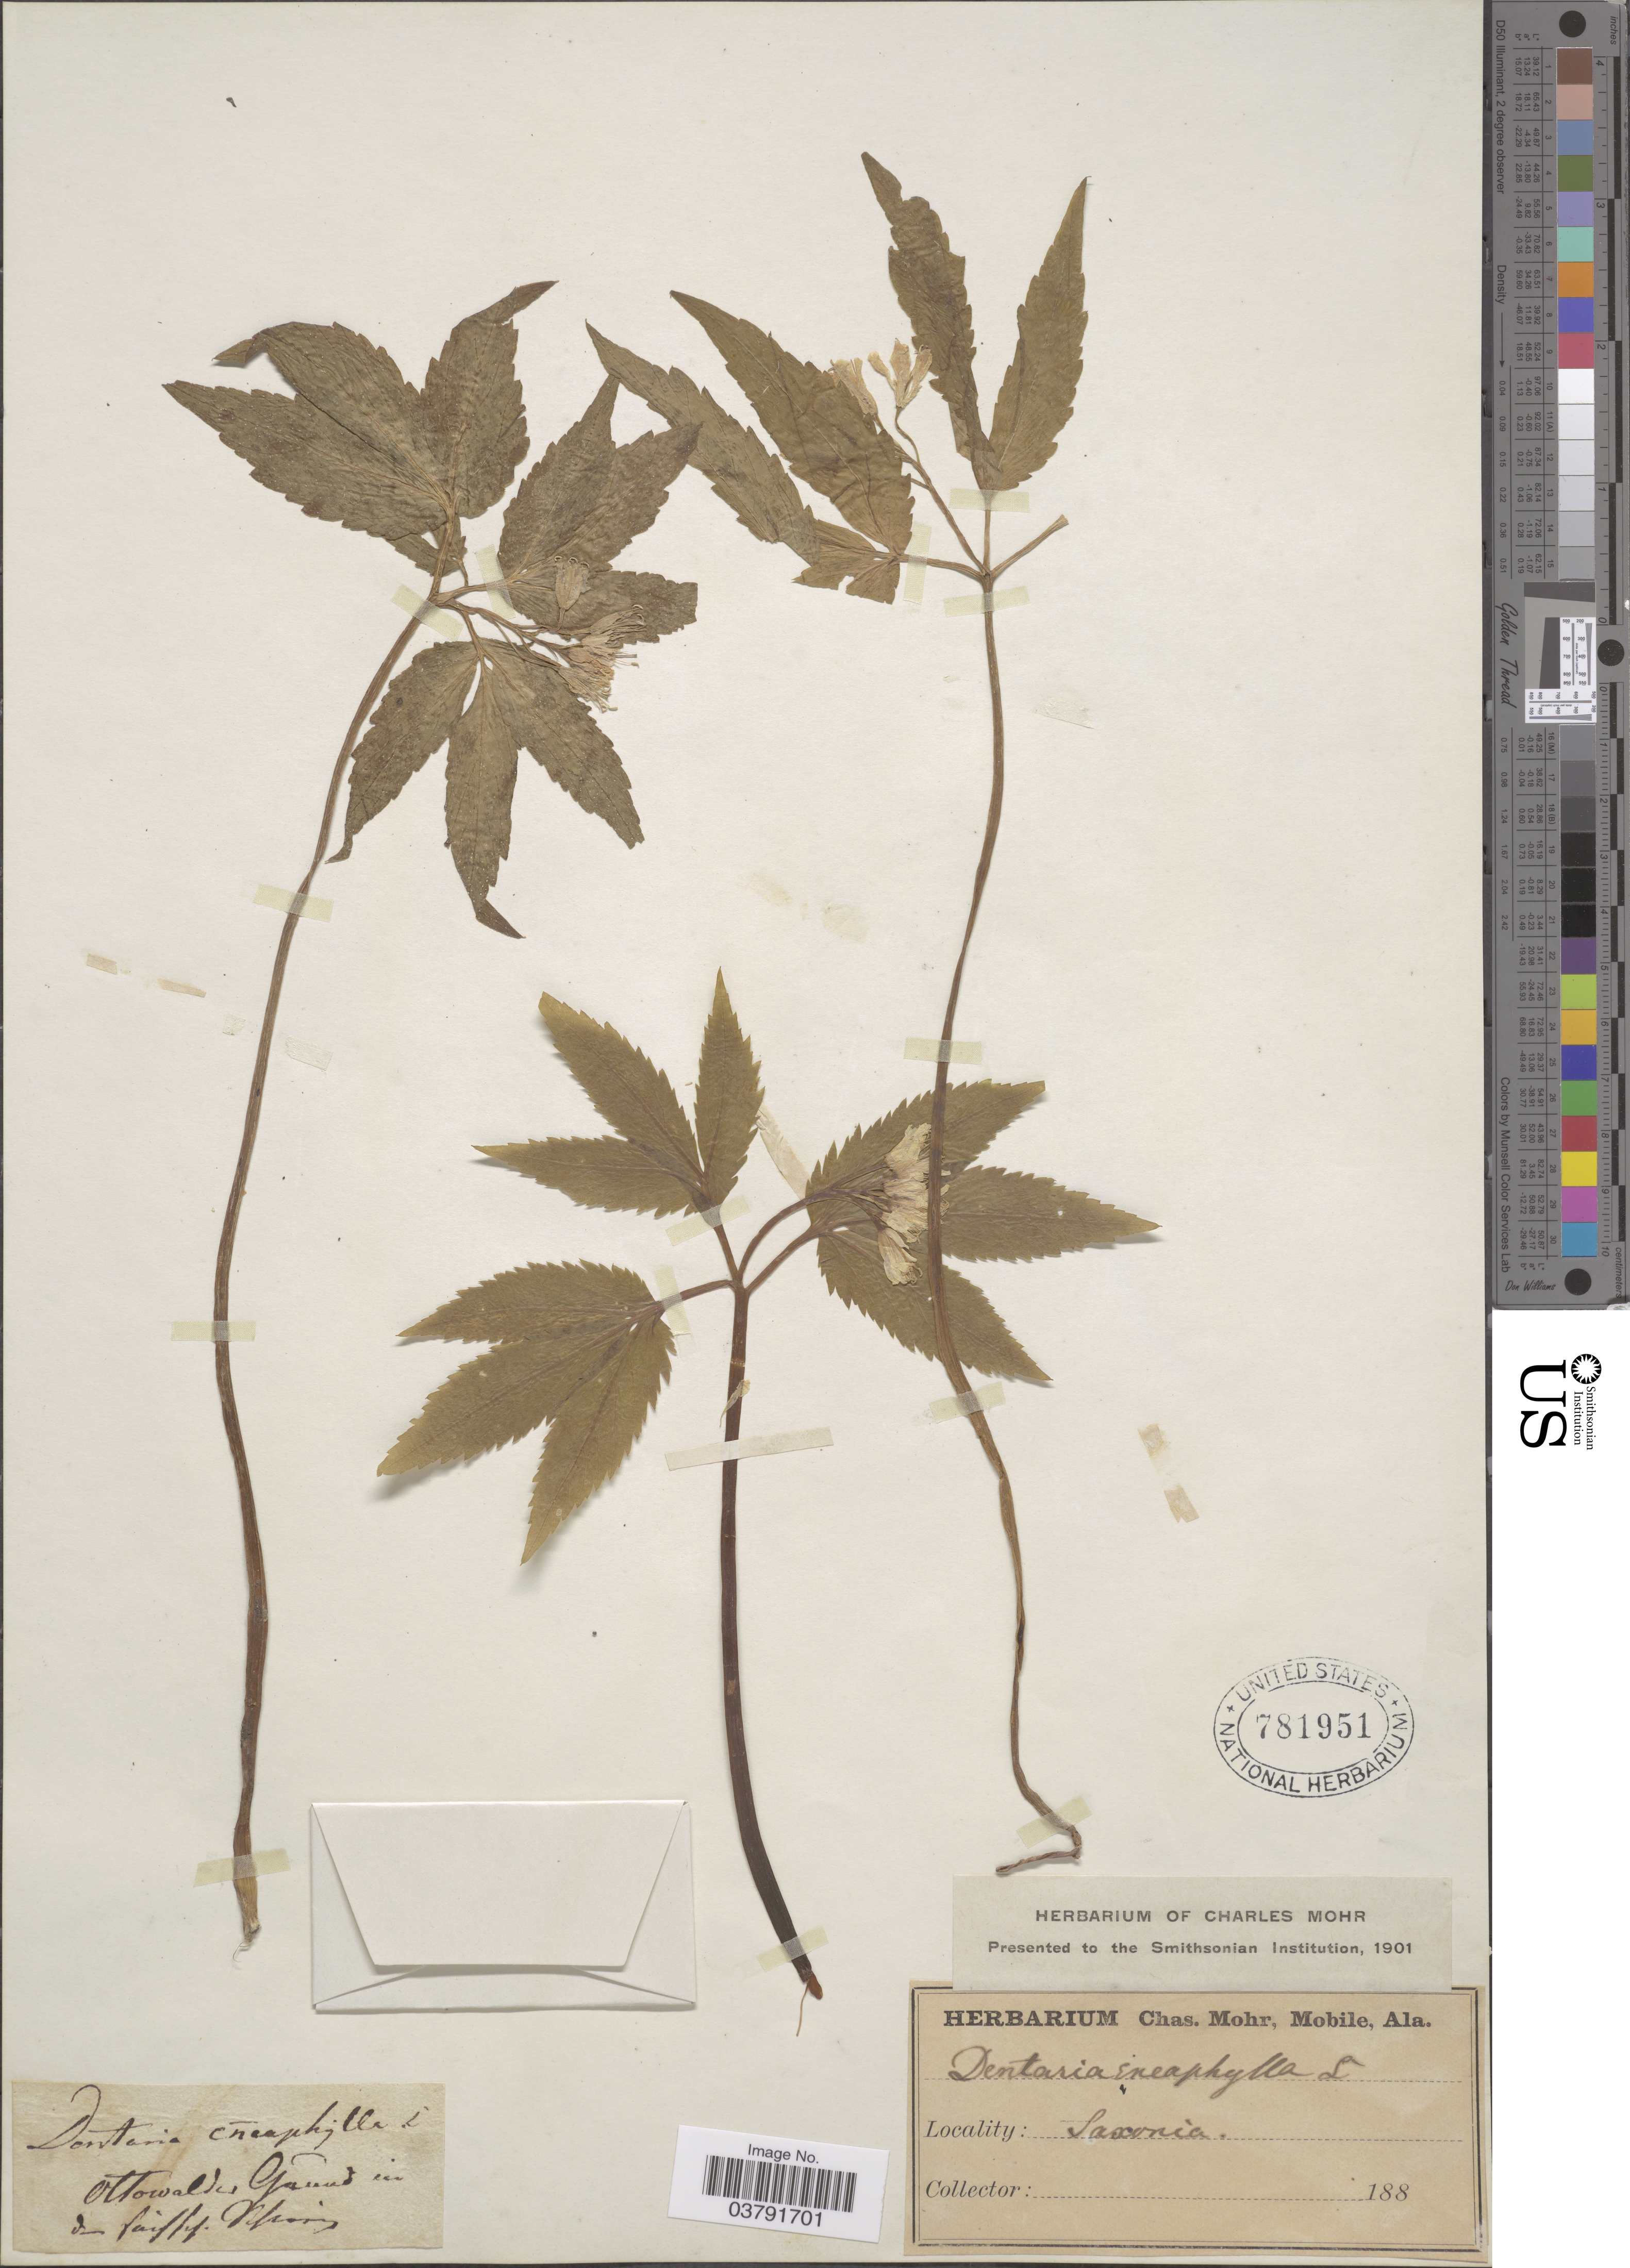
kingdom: Plantae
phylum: Tracheophyta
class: Magnoliopsida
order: Brassicales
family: Brassicaceae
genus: Dentaria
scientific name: Dentaria enneaphyllos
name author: L.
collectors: ex herb. C. Mohr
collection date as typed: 188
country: Germany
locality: Saxonia. Ottowal Gaurd[interpreted] in [illegible text].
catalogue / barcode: US 781951